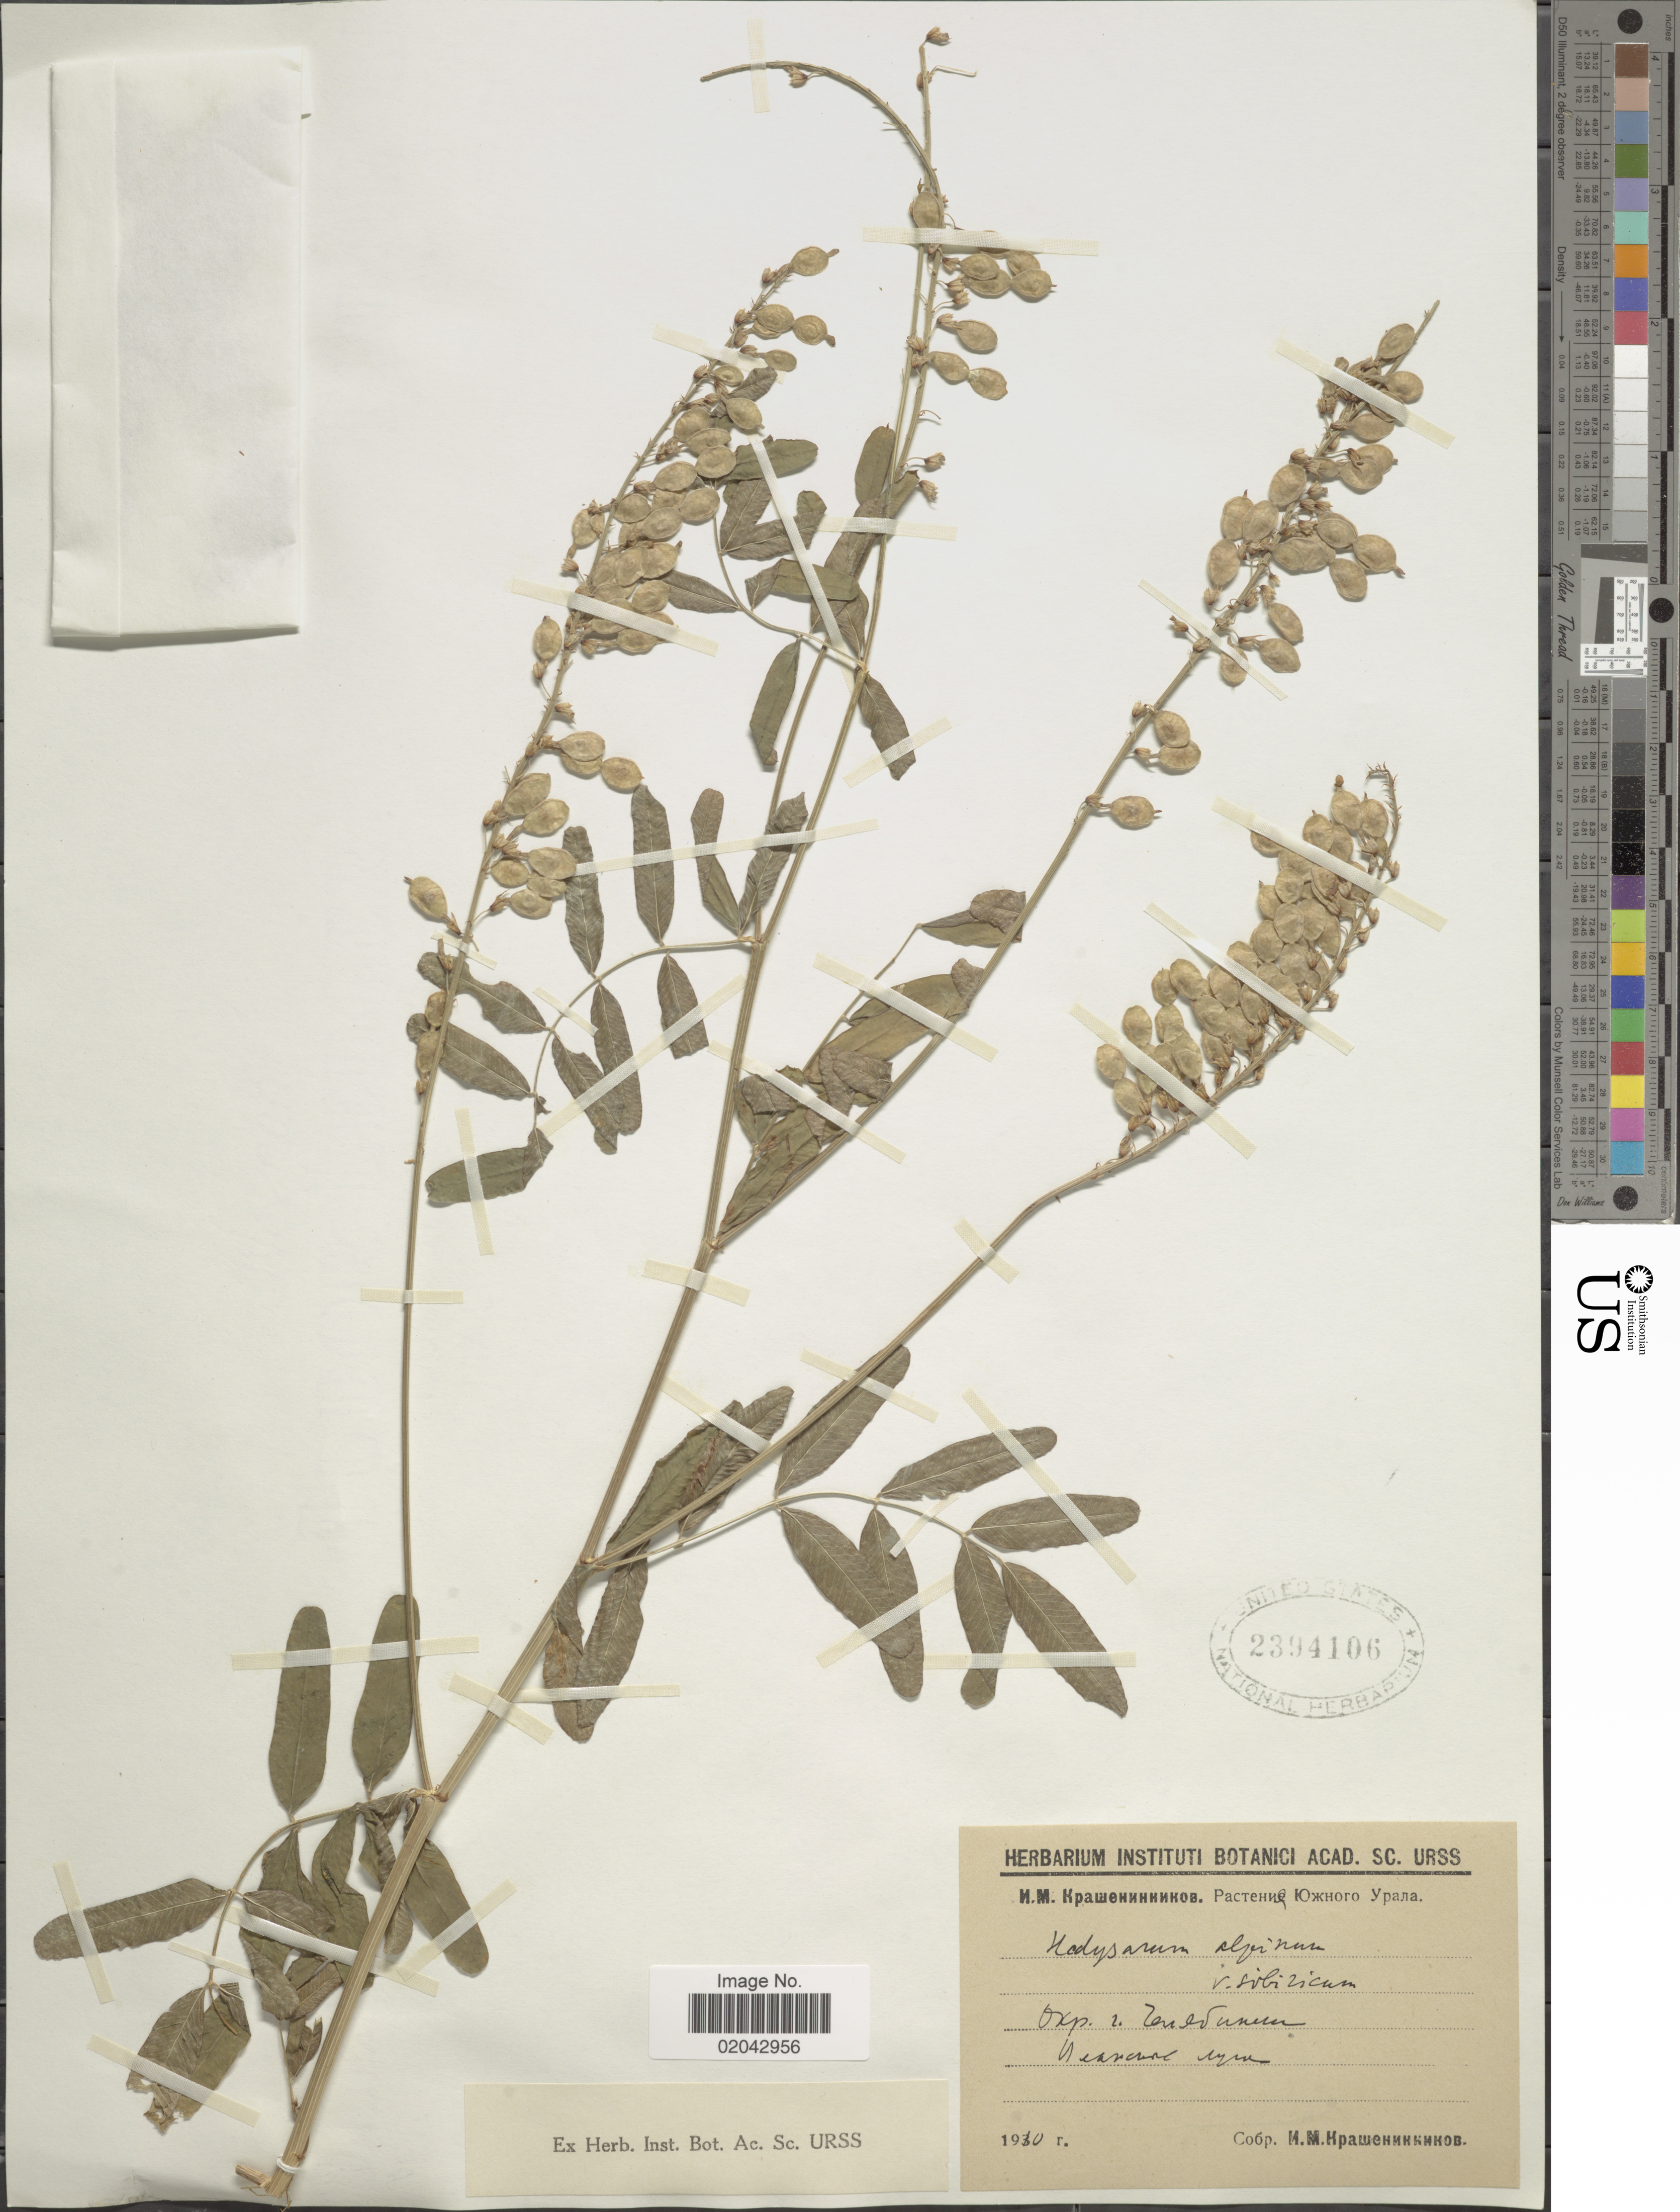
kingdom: Plantae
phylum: Tracheophyta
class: Magnoliopsida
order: Fabales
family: Fabaceae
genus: Hedysarum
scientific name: Hedysarum alpinum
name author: L.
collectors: I. Krascheninnikov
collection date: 1910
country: Russian Federation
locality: Vicinity of Chelyabinsk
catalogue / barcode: US 2394106